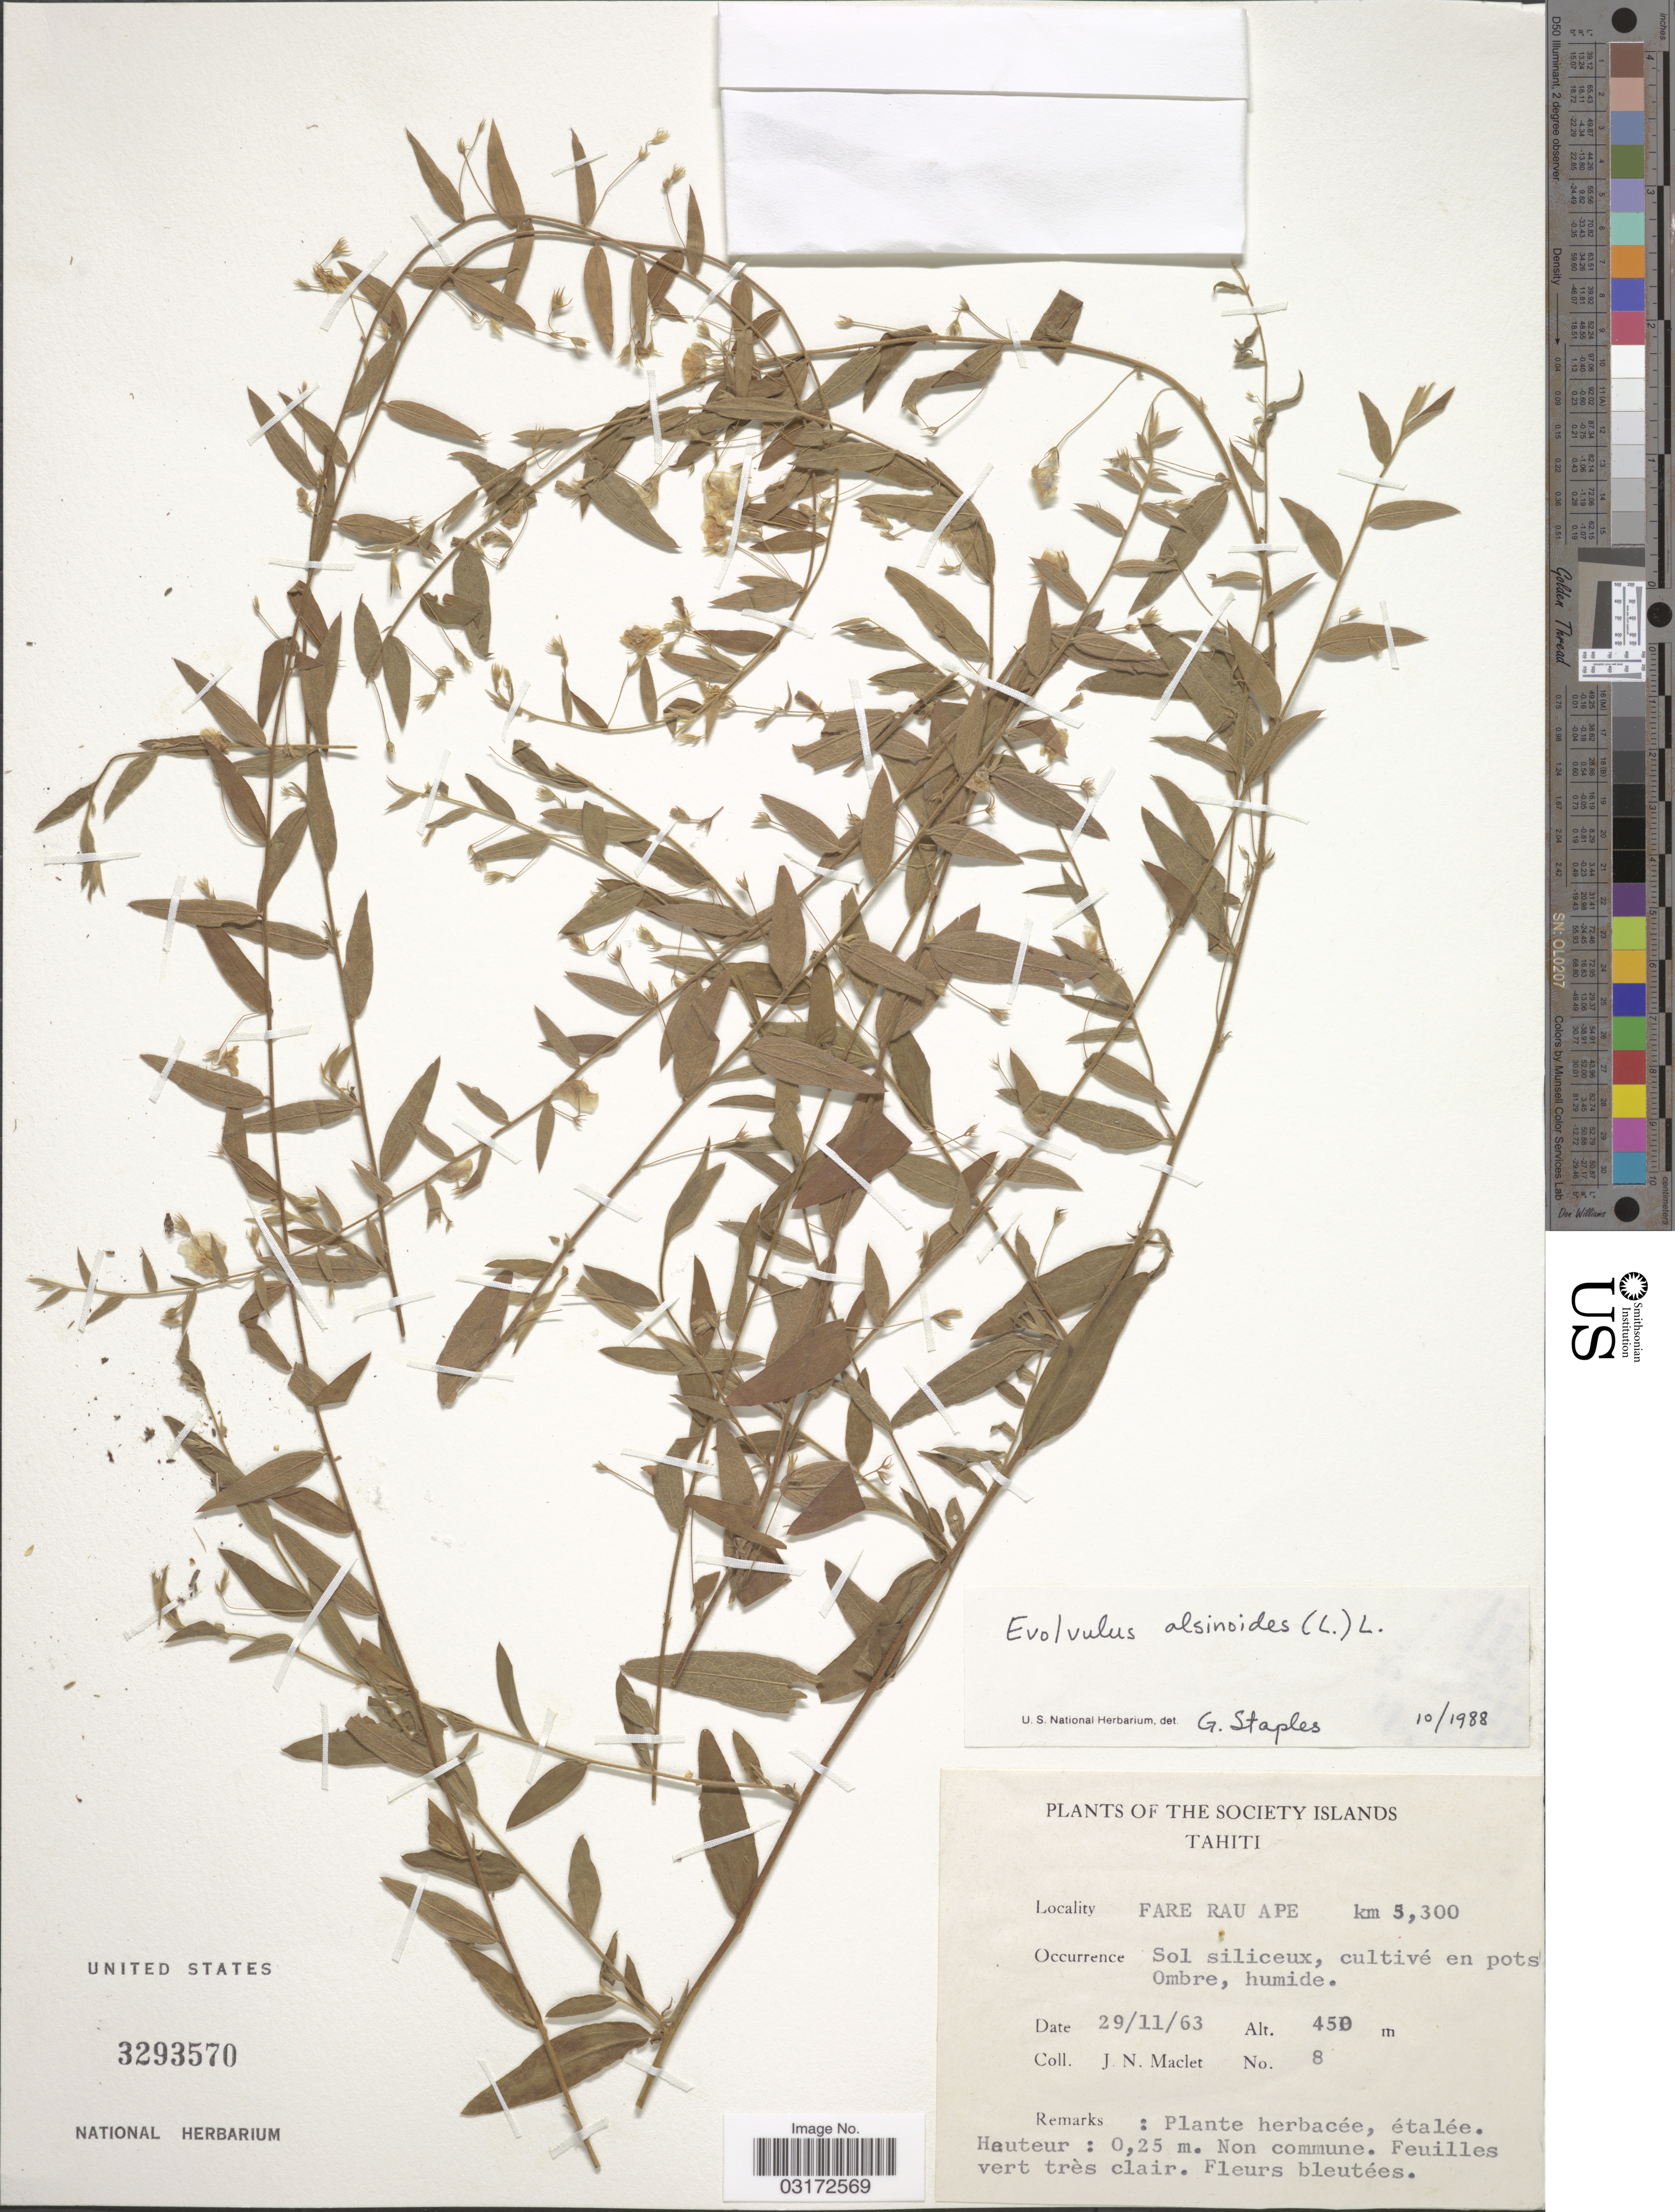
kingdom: Plantae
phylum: Tracheophyta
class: Magnoliopsida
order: Solanales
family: Convolvulaceae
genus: Evolvulus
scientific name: Evolvulus alsinoides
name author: (L.) L.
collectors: J. Maclet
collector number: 8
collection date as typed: Transcribed d/m/y: 29/11/63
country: French Polynesia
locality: The Society Islands. Tahiti. Fare Rau Ape, km 5300.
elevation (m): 450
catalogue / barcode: US 3293570